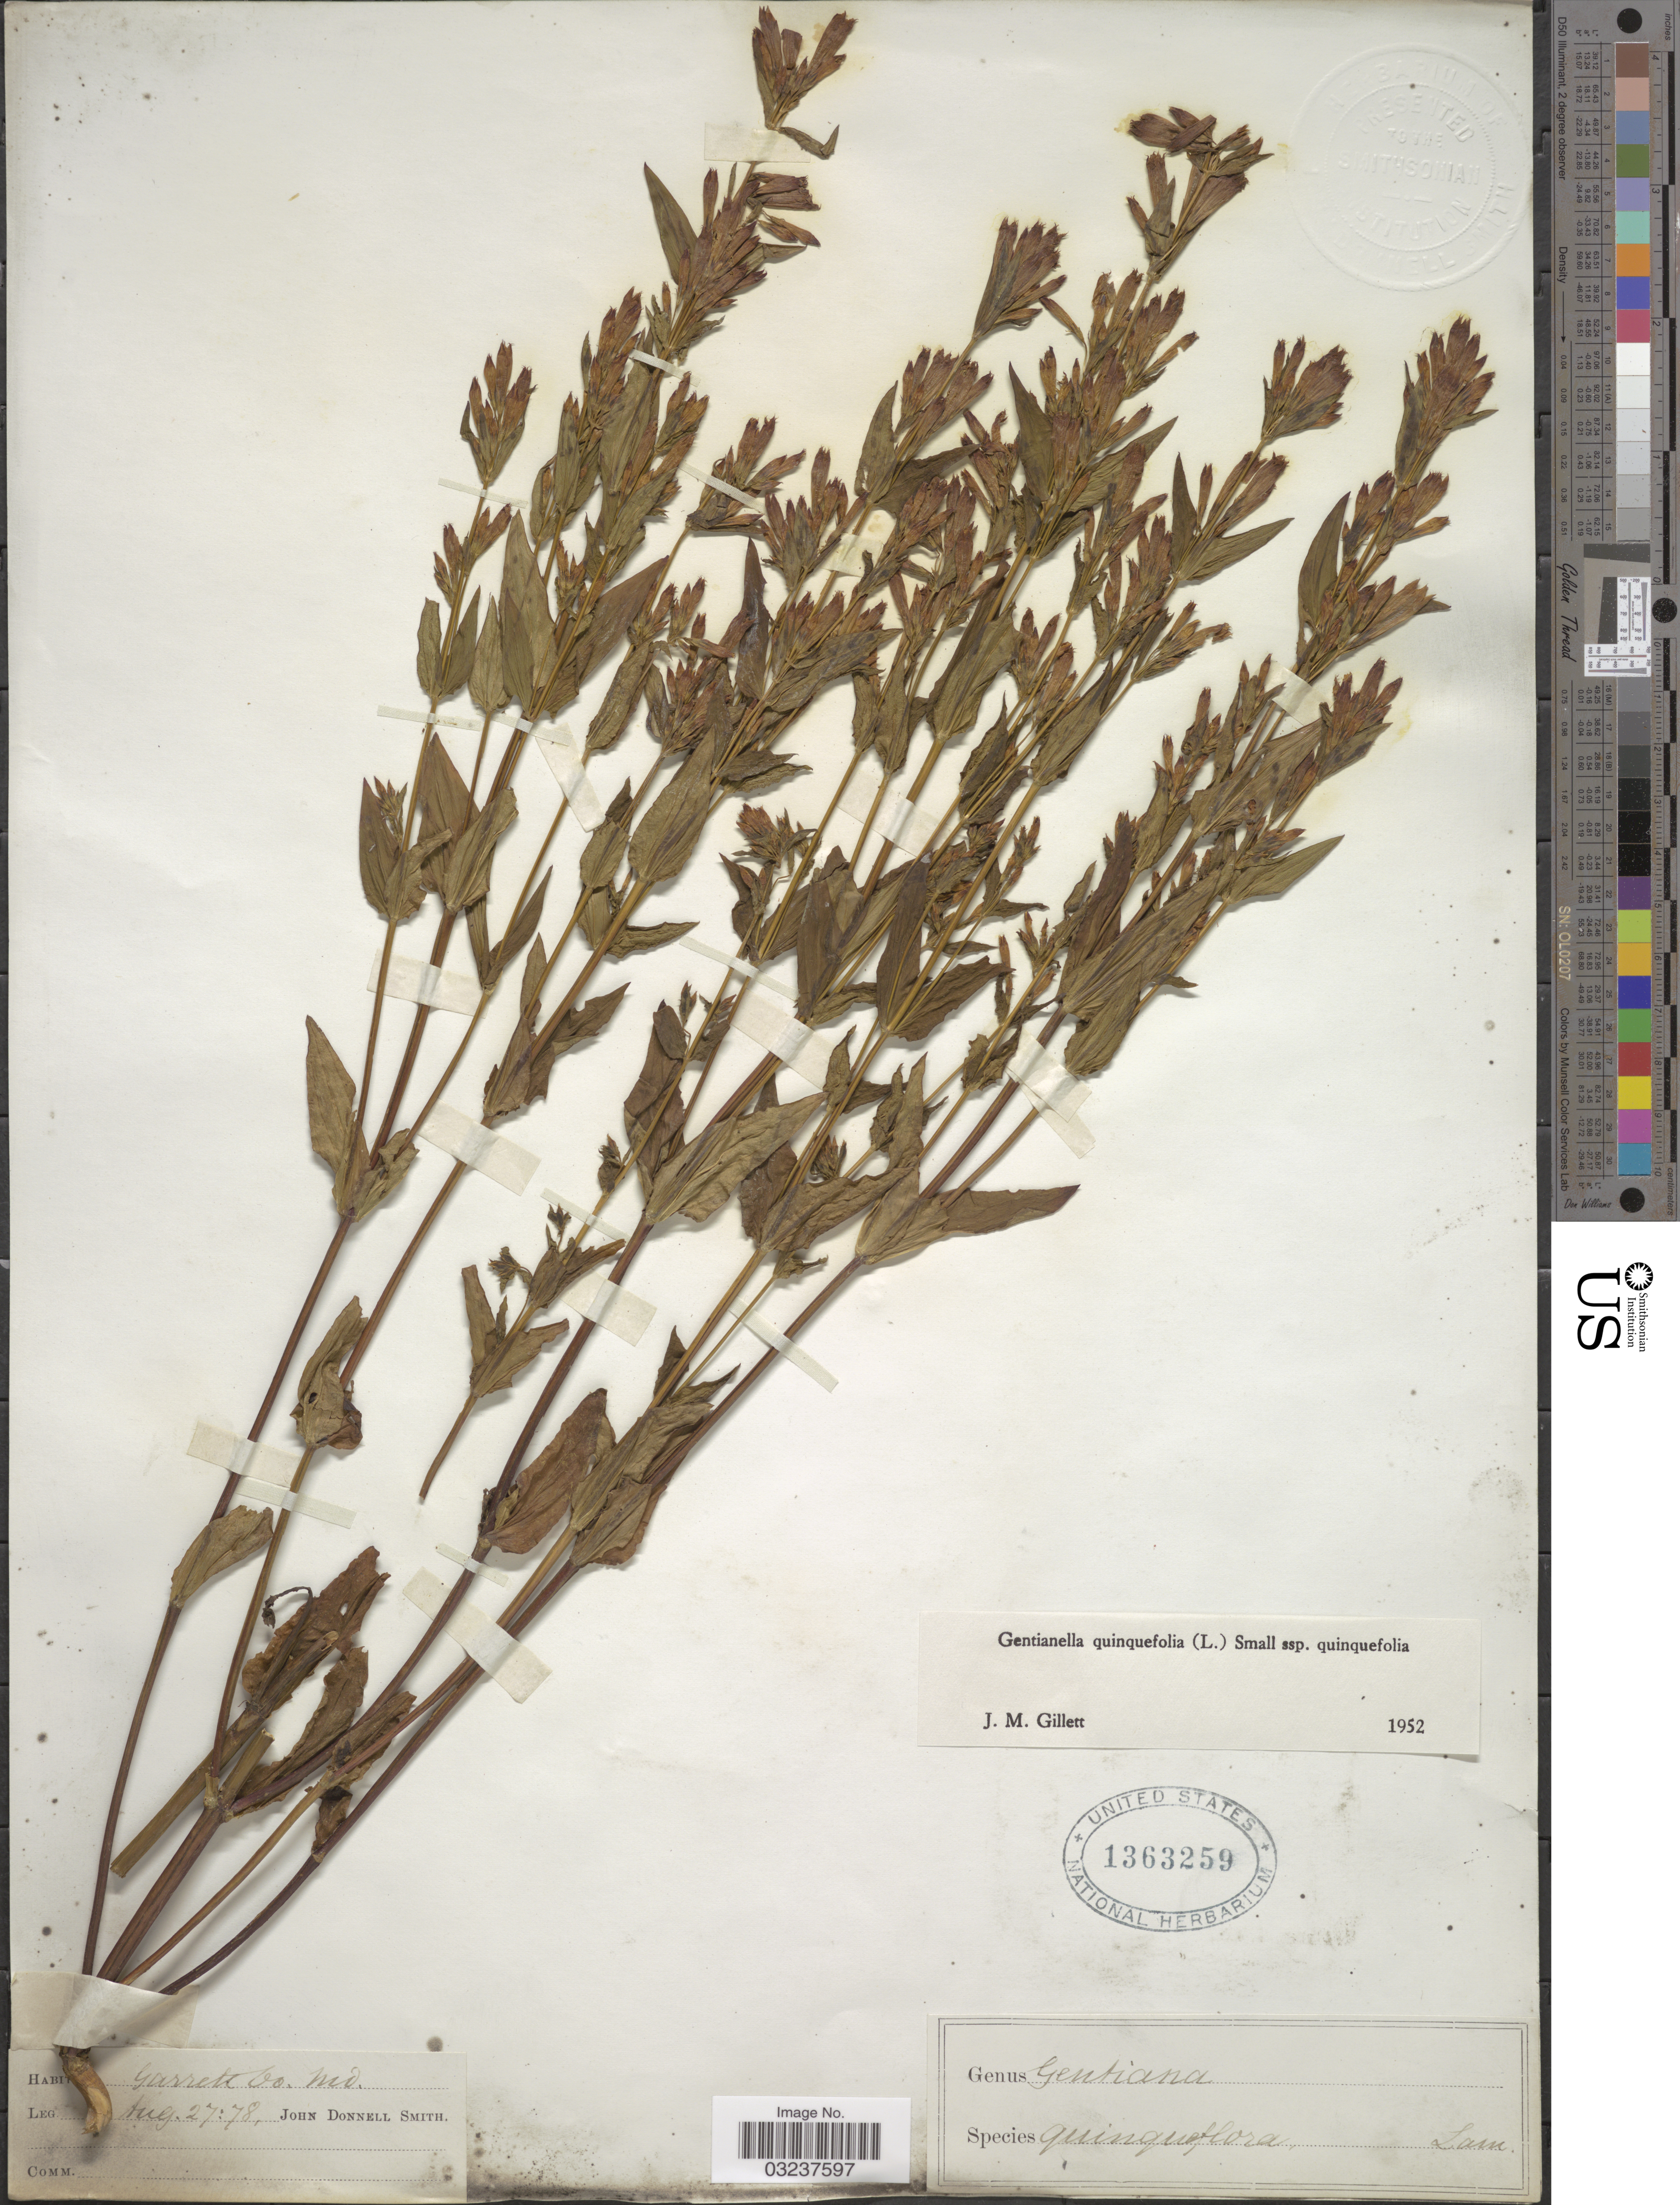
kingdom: Plantae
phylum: Tracheophyta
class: Magnoliopsida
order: Gentianales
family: Gentianaceae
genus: Gentianella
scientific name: Gentianella quinquefolia subsp. quinquefolia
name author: (L.) Small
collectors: J. Donnell Smith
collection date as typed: Transcribed d/m/y: 27/8/78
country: United States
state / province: Maryland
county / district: Garrett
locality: Garrett Co.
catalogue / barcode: US 1363259